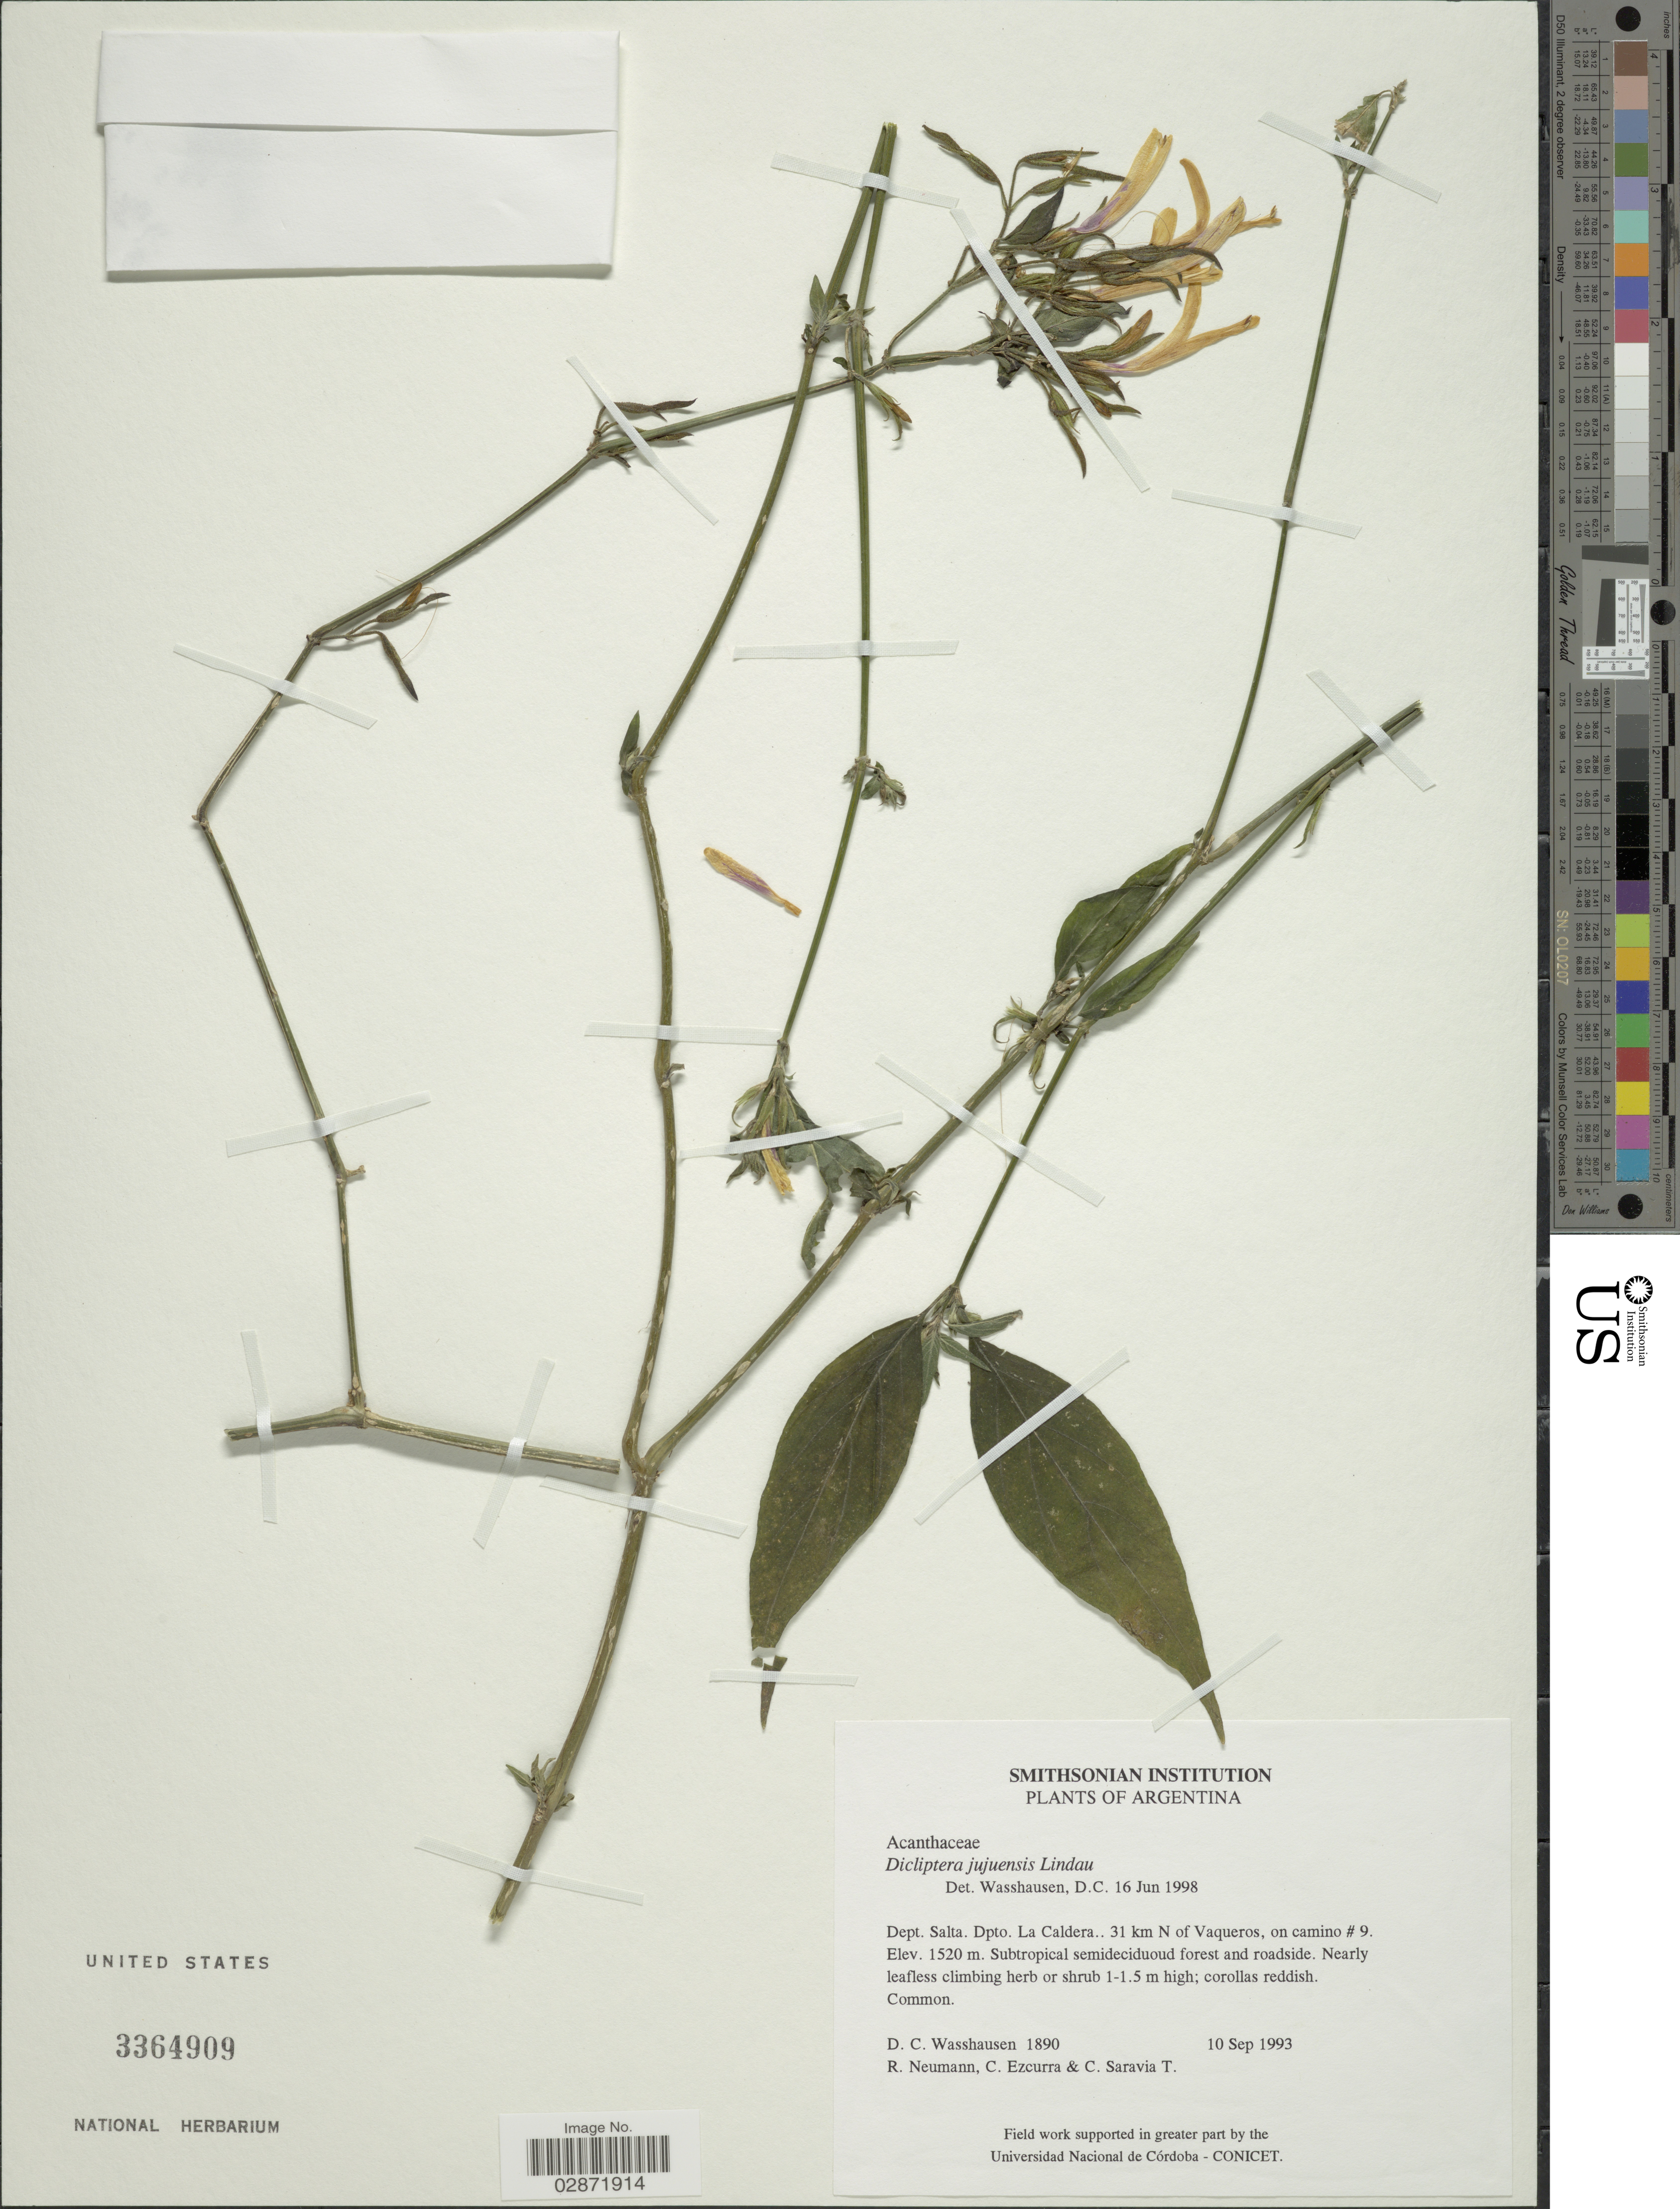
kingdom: Plantae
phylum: Tracheophyta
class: Magnoliopsida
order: Lamiales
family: Acanthaceae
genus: Dicliptera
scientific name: Dicliptera jujuyensis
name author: Lindau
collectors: D. C. Wasshausen, R. Neumann, C. Ezcurra & C. Saravia T.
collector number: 1890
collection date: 1993-09-10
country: Argentina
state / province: Salta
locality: Dept. Salta, Dpto. La Caldera, 31 km N of Vaqueros, on camino # 9.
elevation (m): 1520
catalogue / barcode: US 3364909